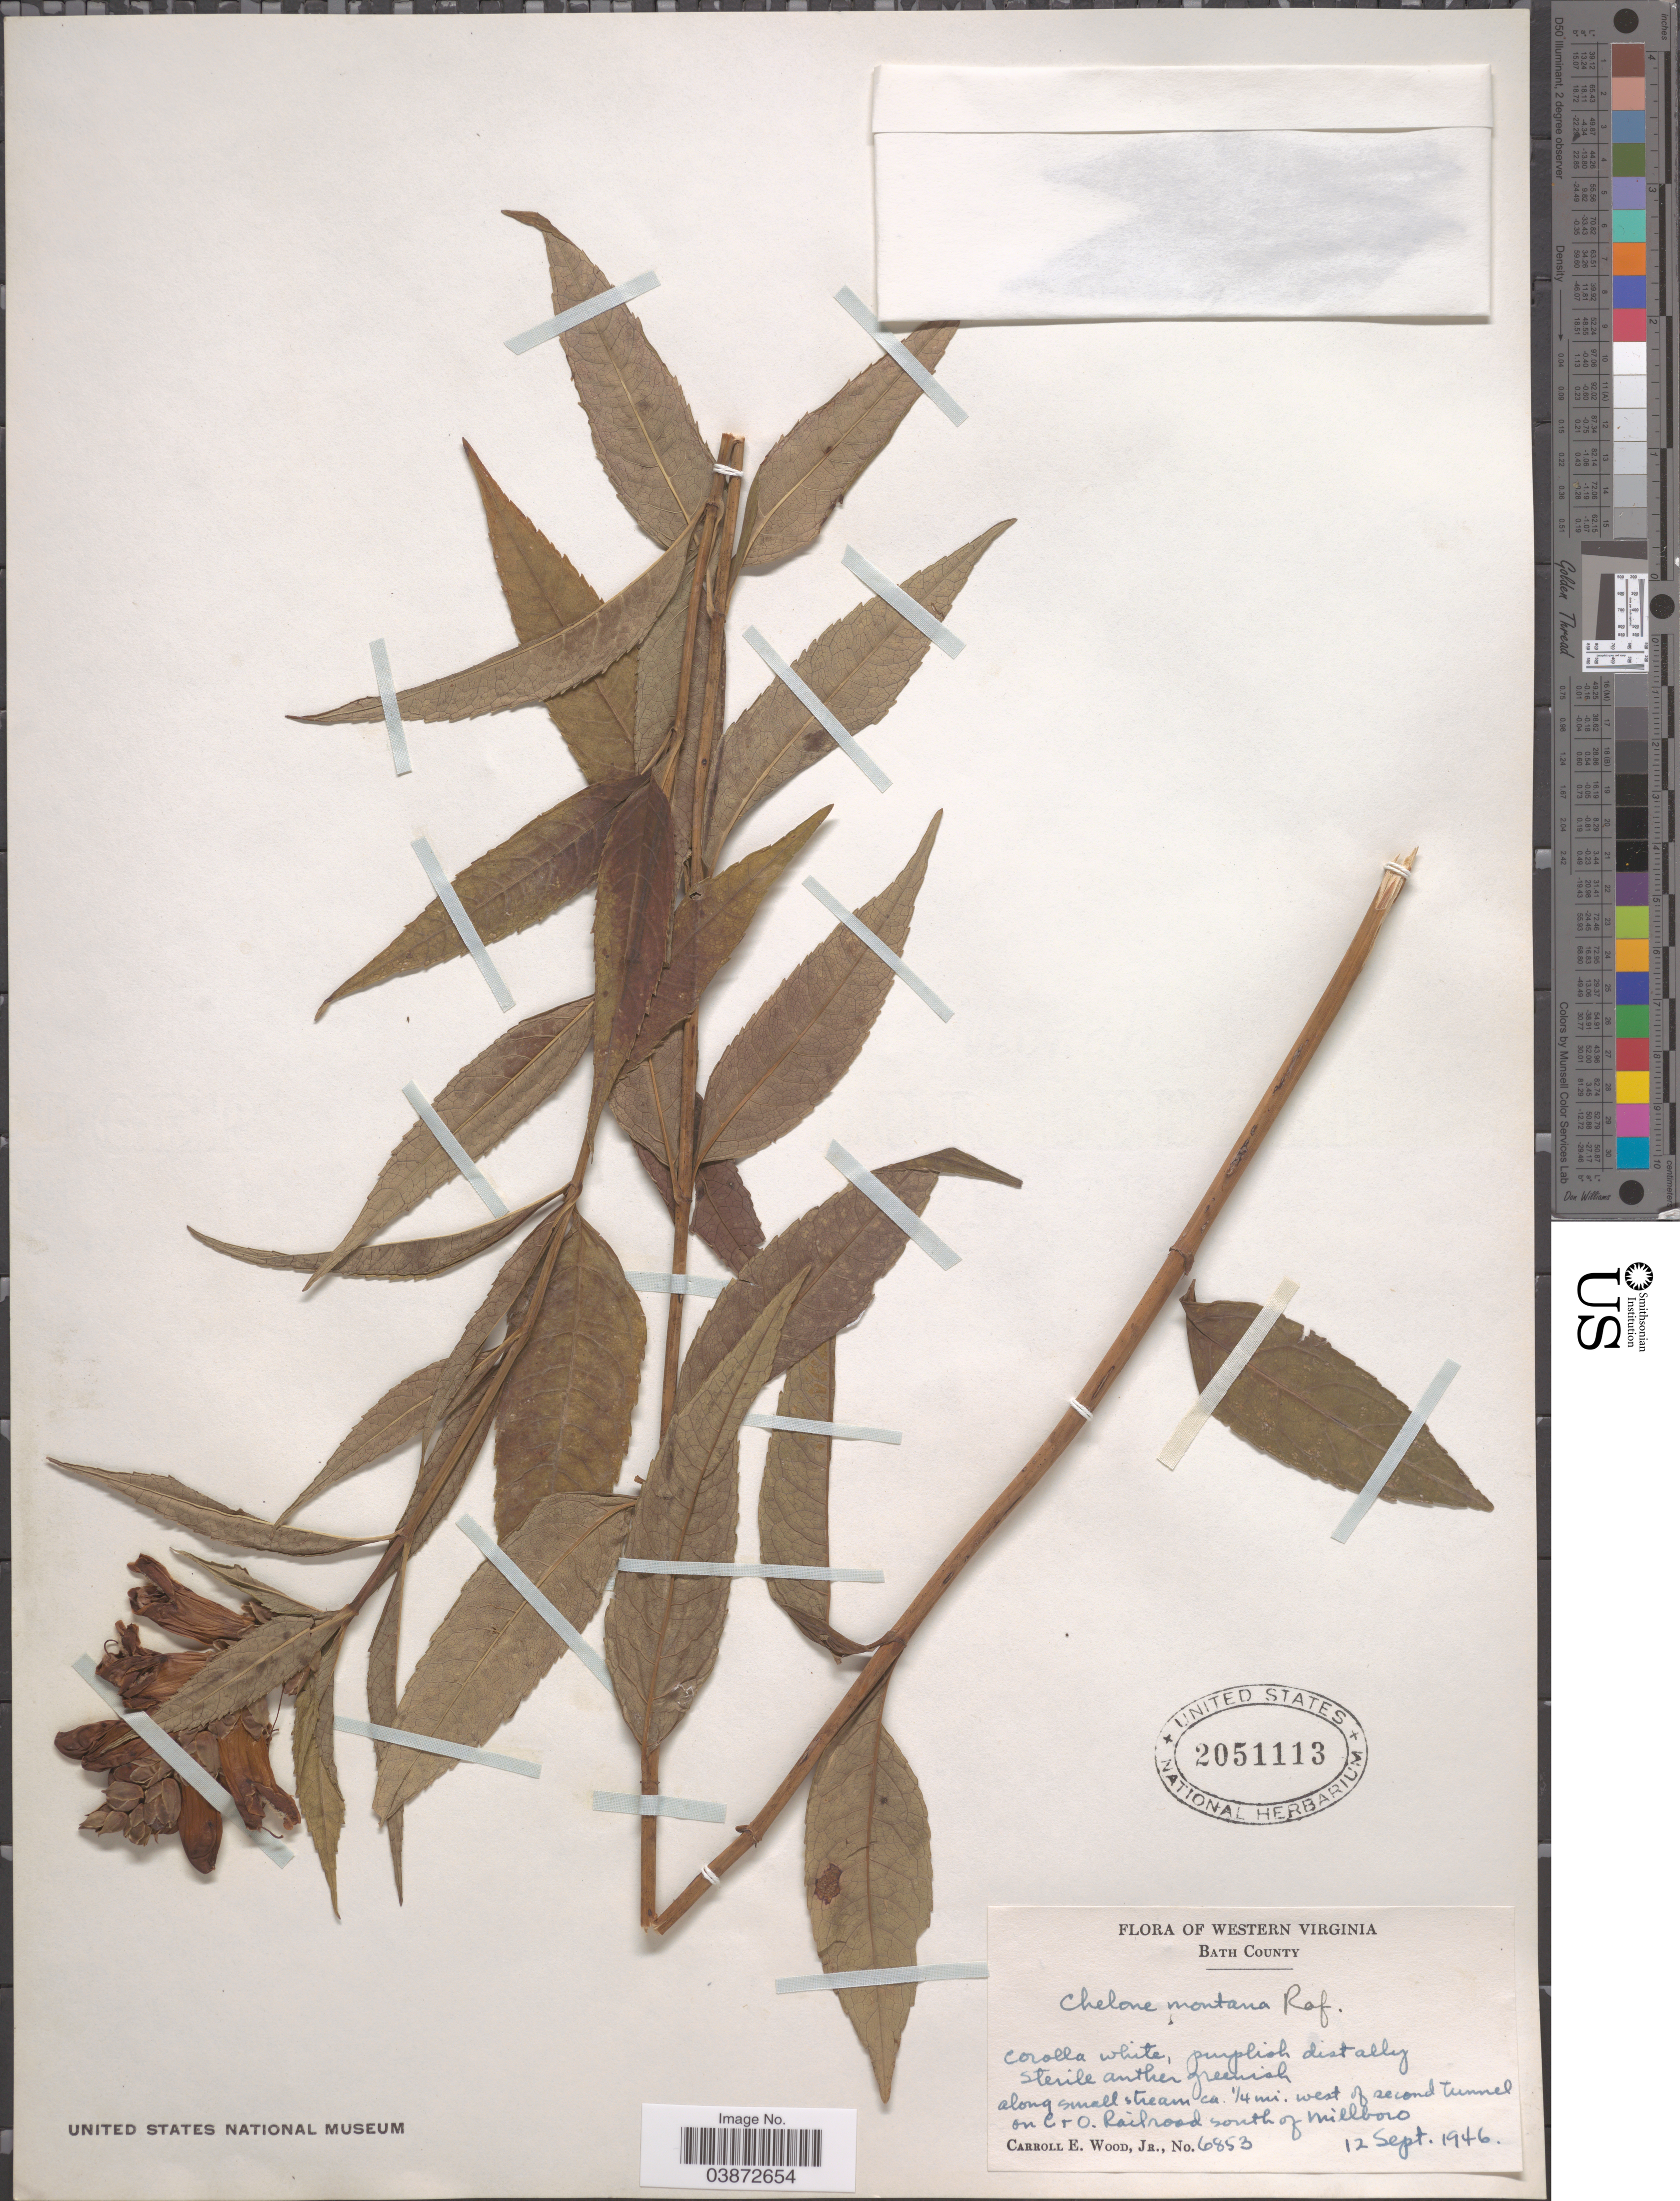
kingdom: Plantae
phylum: Tracheophyta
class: Magnoliopsida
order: Lamiales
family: Plantaginaceae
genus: Chelone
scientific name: Chelone montana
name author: (Raf.) Pennell & Wherry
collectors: C. Wood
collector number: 6853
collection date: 1946-09-12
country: United States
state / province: West Virginia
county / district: Bath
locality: Western Virginia. Bath County. Along small stream ca. ¼ mi. west of second tunnel on C & O. Railroad south of Millboro.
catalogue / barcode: US 2051113